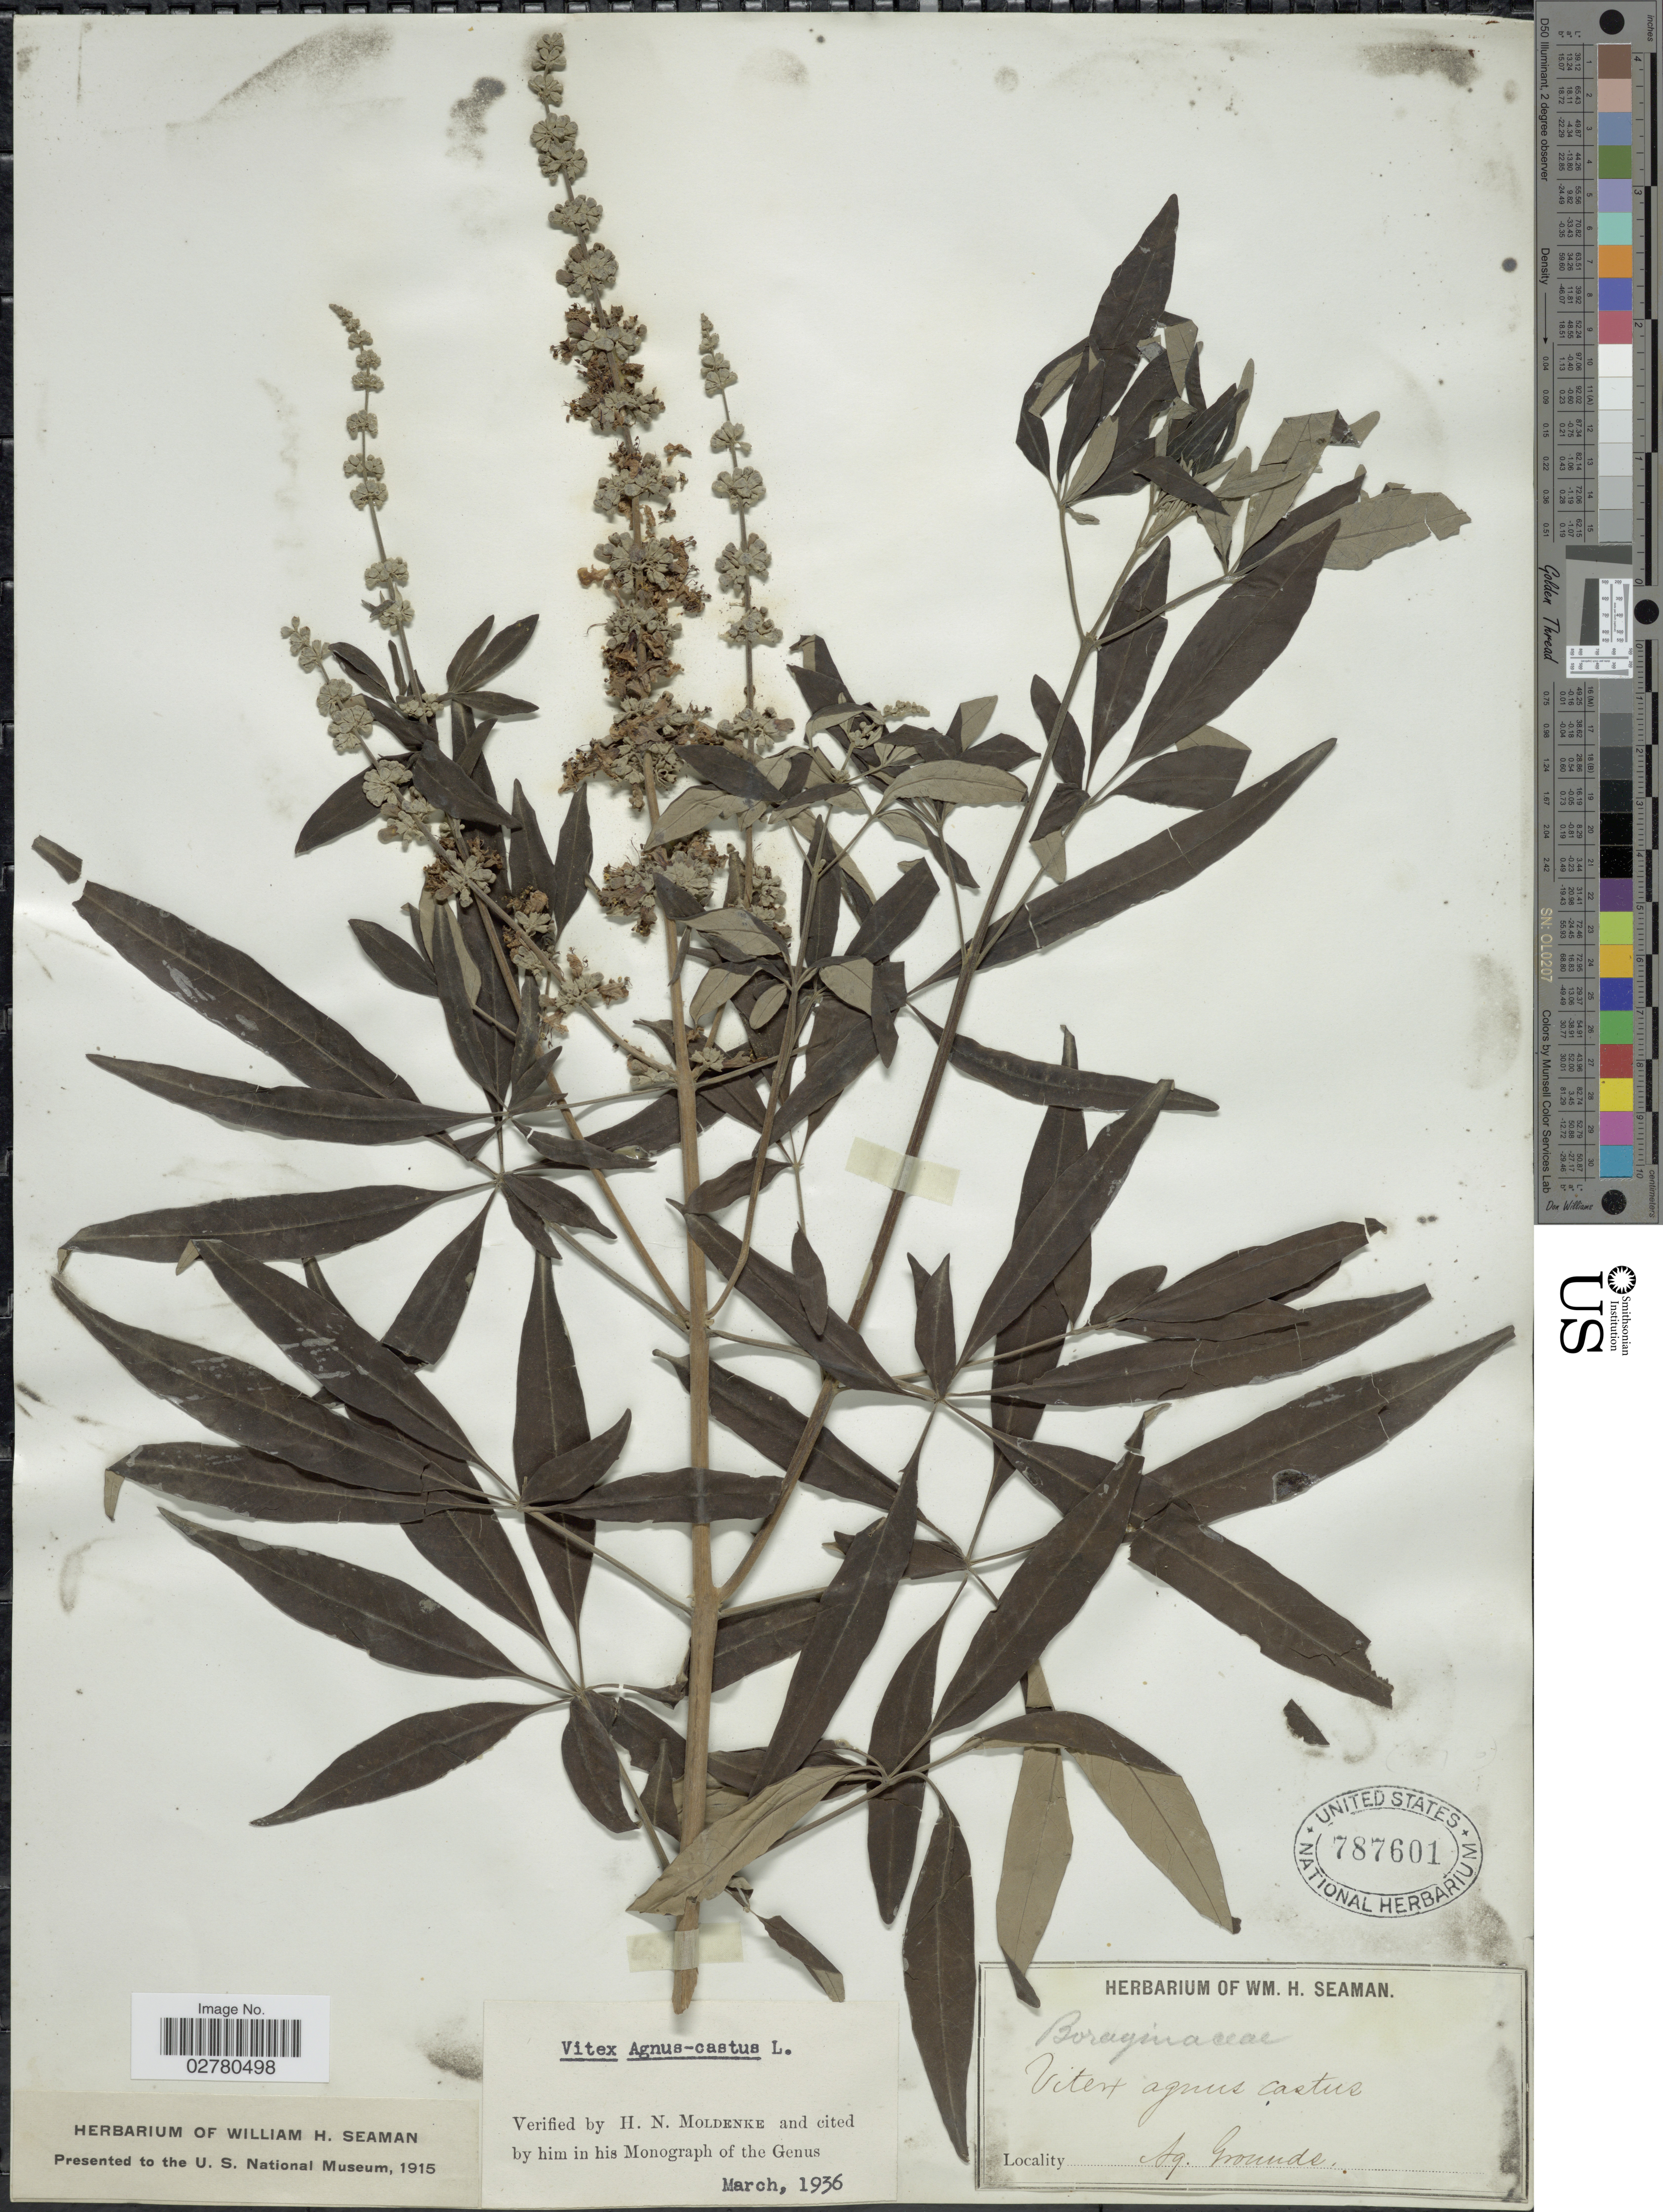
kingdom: Plantae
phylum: Tracheophyta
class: Magnoliopsida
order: Lamiales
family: Lamiaceae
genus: Vitex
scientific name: Vitex agnus-castus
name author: L.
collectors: Ex herb. W. H. Seaman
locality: Ag. Grounds.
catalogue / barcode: US 787601